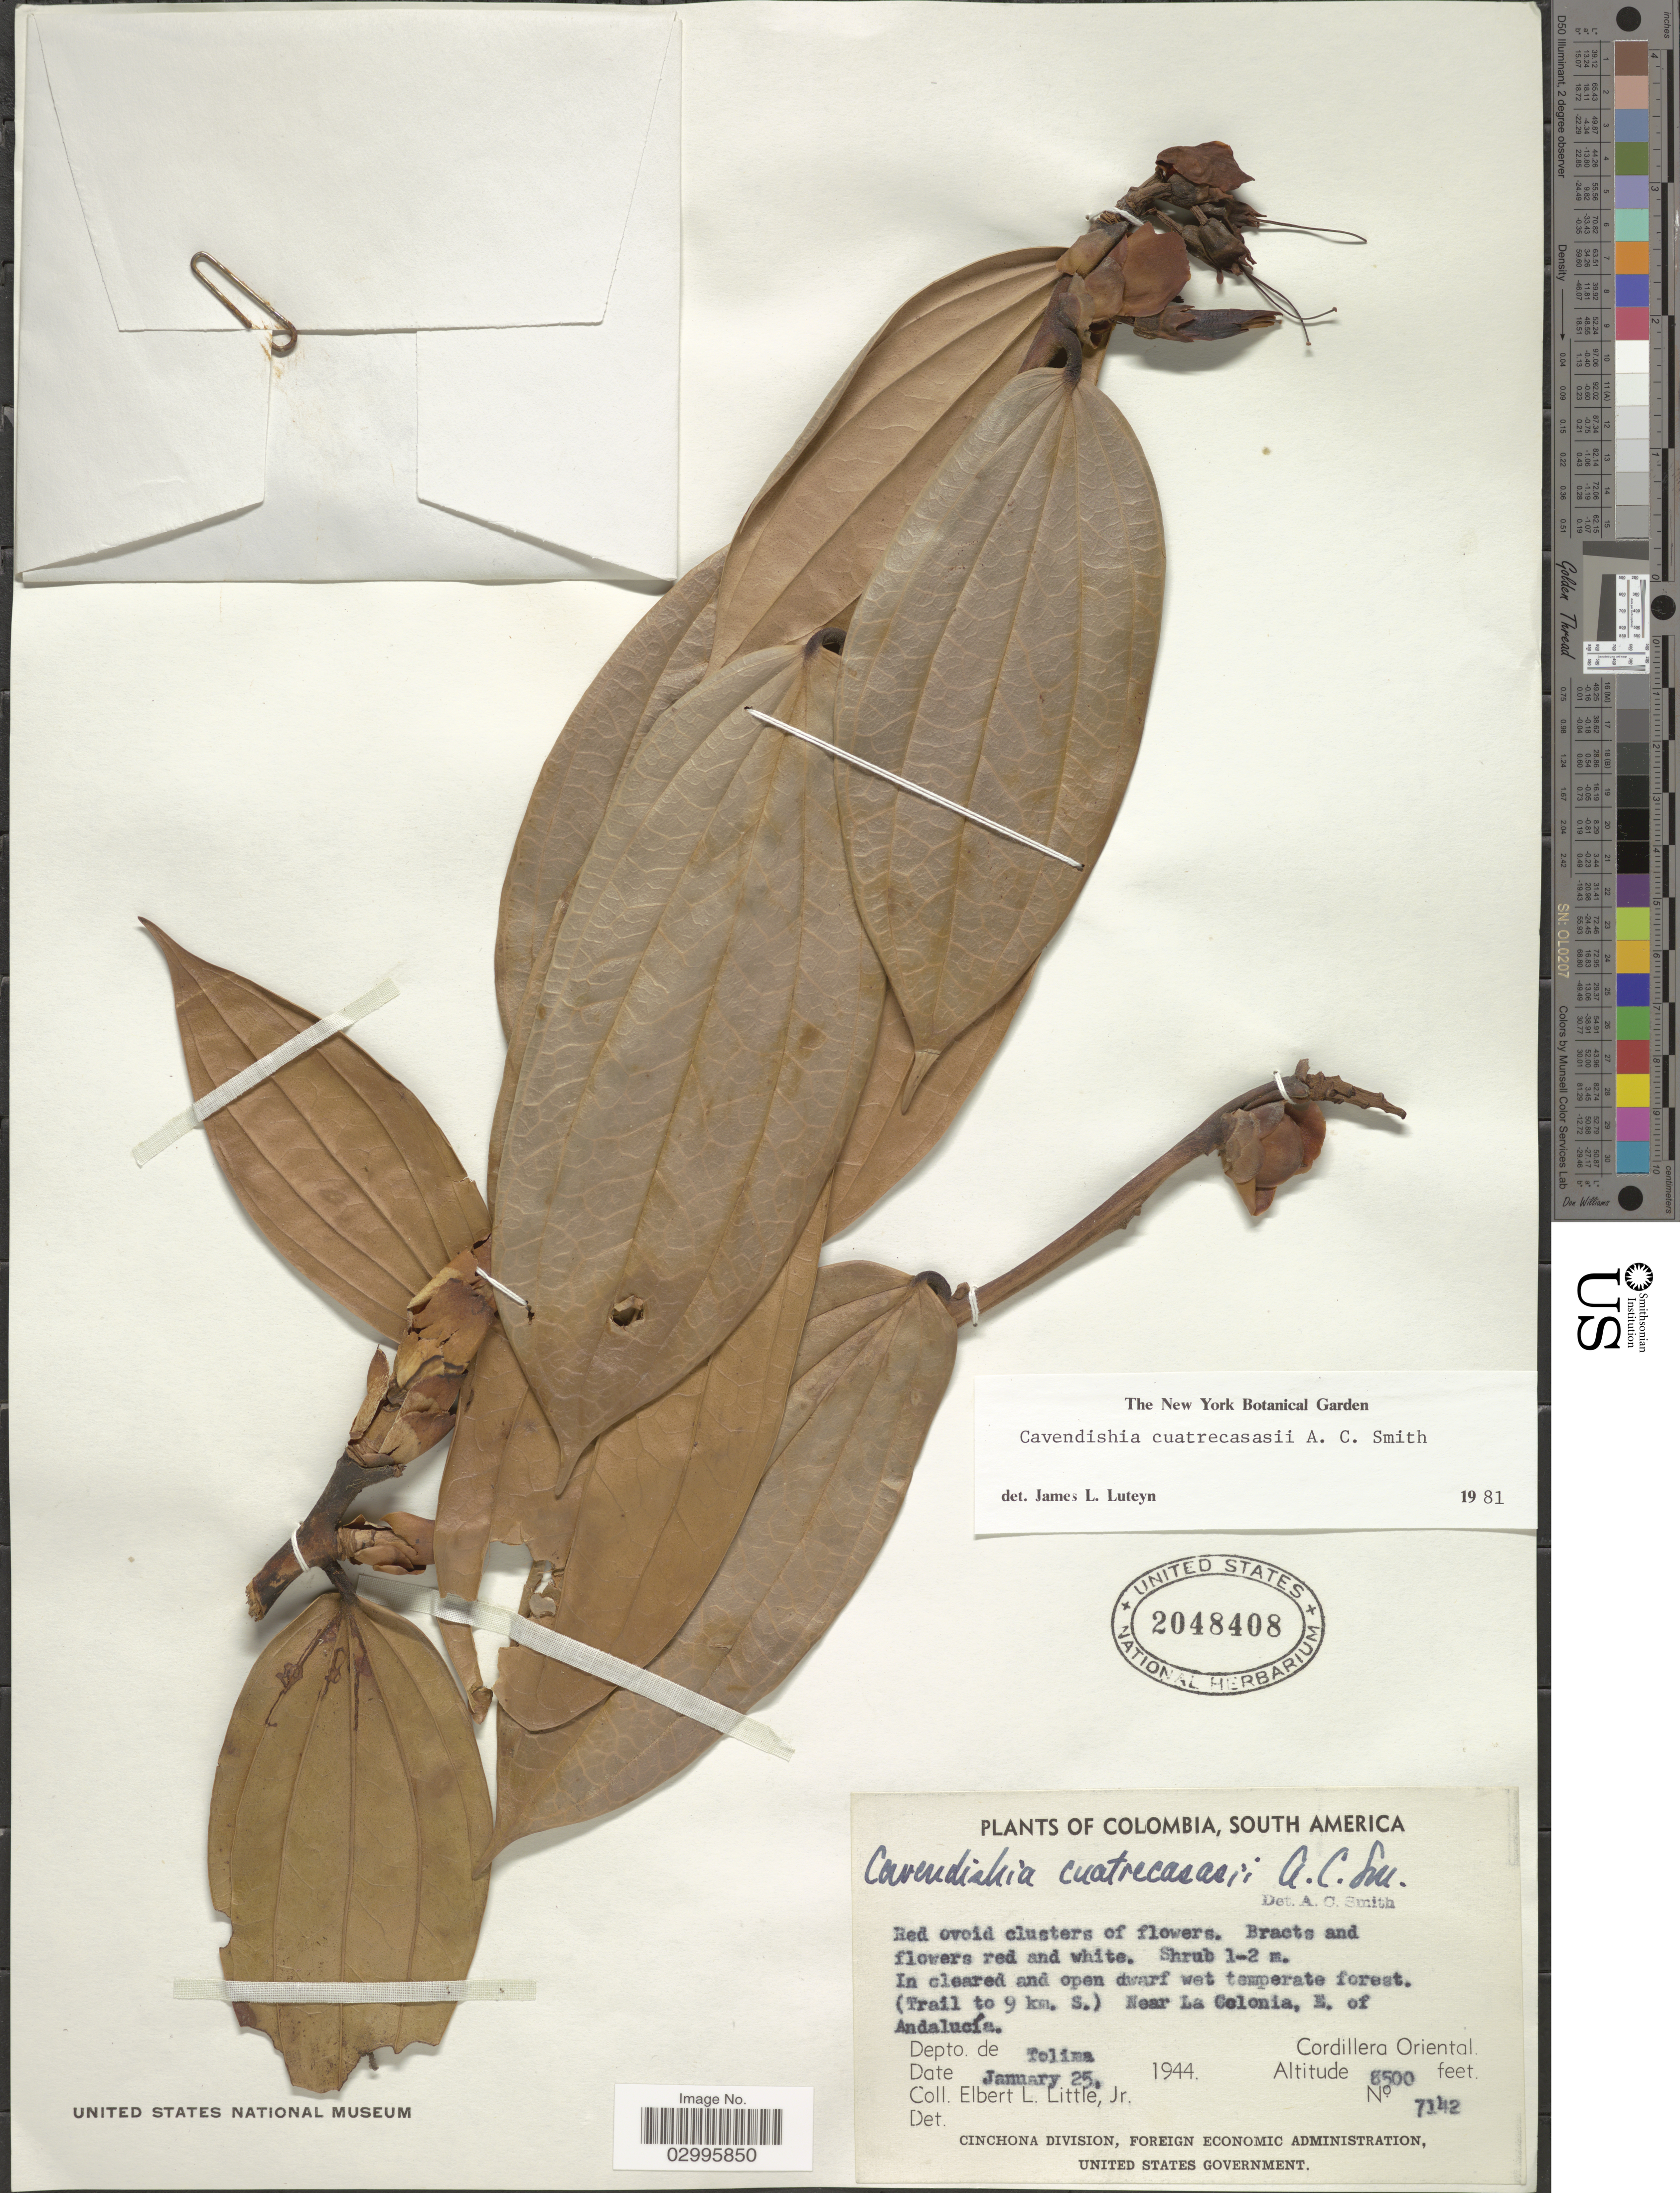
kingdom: Plantae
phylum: Tracheophyta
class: Magnoliopsida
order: Ericales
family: Ericaceae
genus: Cavendishia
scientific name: Cavendishia cuatrecasasii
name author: A.C. Sm. in Cuatrec.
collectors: E. L. Little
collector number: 7142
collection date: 1944-01-25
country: Colombia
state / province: Tolima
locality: (Trail to 9 km. S.) Near La Colonia, E. of Andalucía. Depto. de Tolima. Cordillera Oriental.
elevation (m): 2591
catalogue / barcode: US 2048408